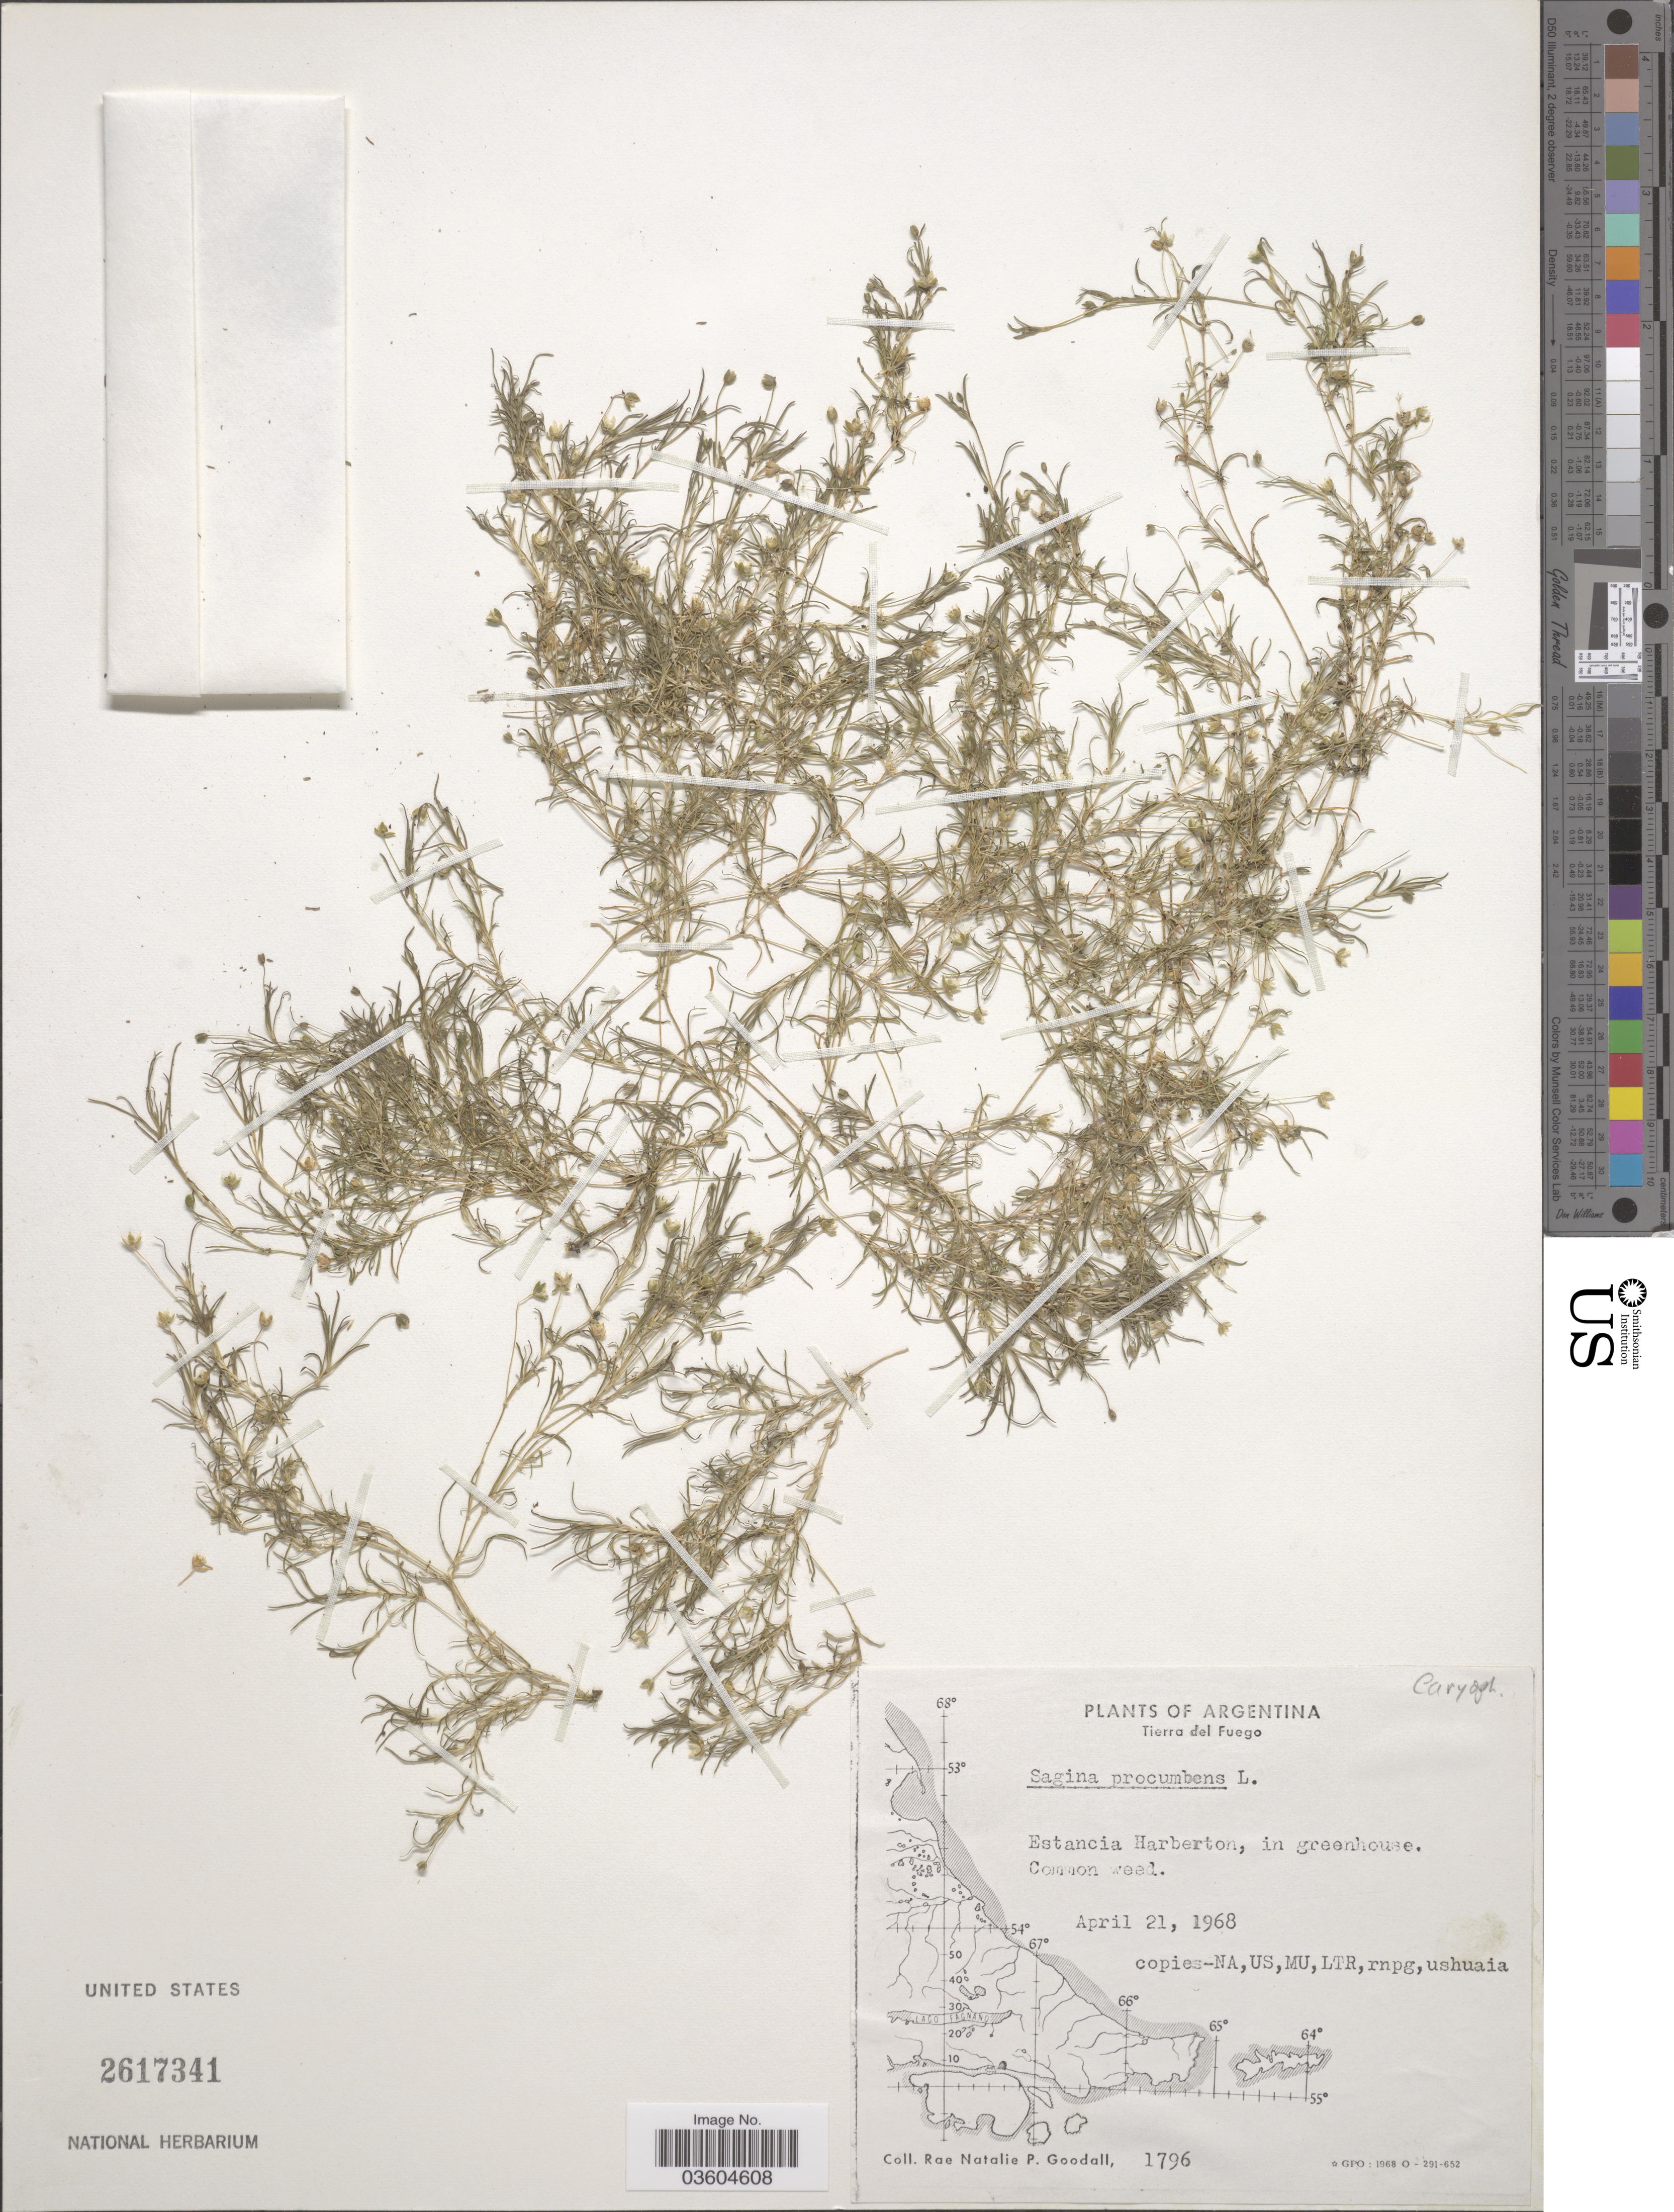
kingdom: Plantae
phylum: Tracheophyta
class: Magnoliopsida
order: Caryophyllales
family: Caryophyllaceae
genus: Sagina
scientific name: Sagina procumbens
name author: L.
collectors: R. Goodall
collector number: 1796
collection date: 1968-04-21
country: Argentina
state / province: Tierra del Fuego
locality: Estancia Harberton, in greenhouse.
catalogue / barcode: US 2617341